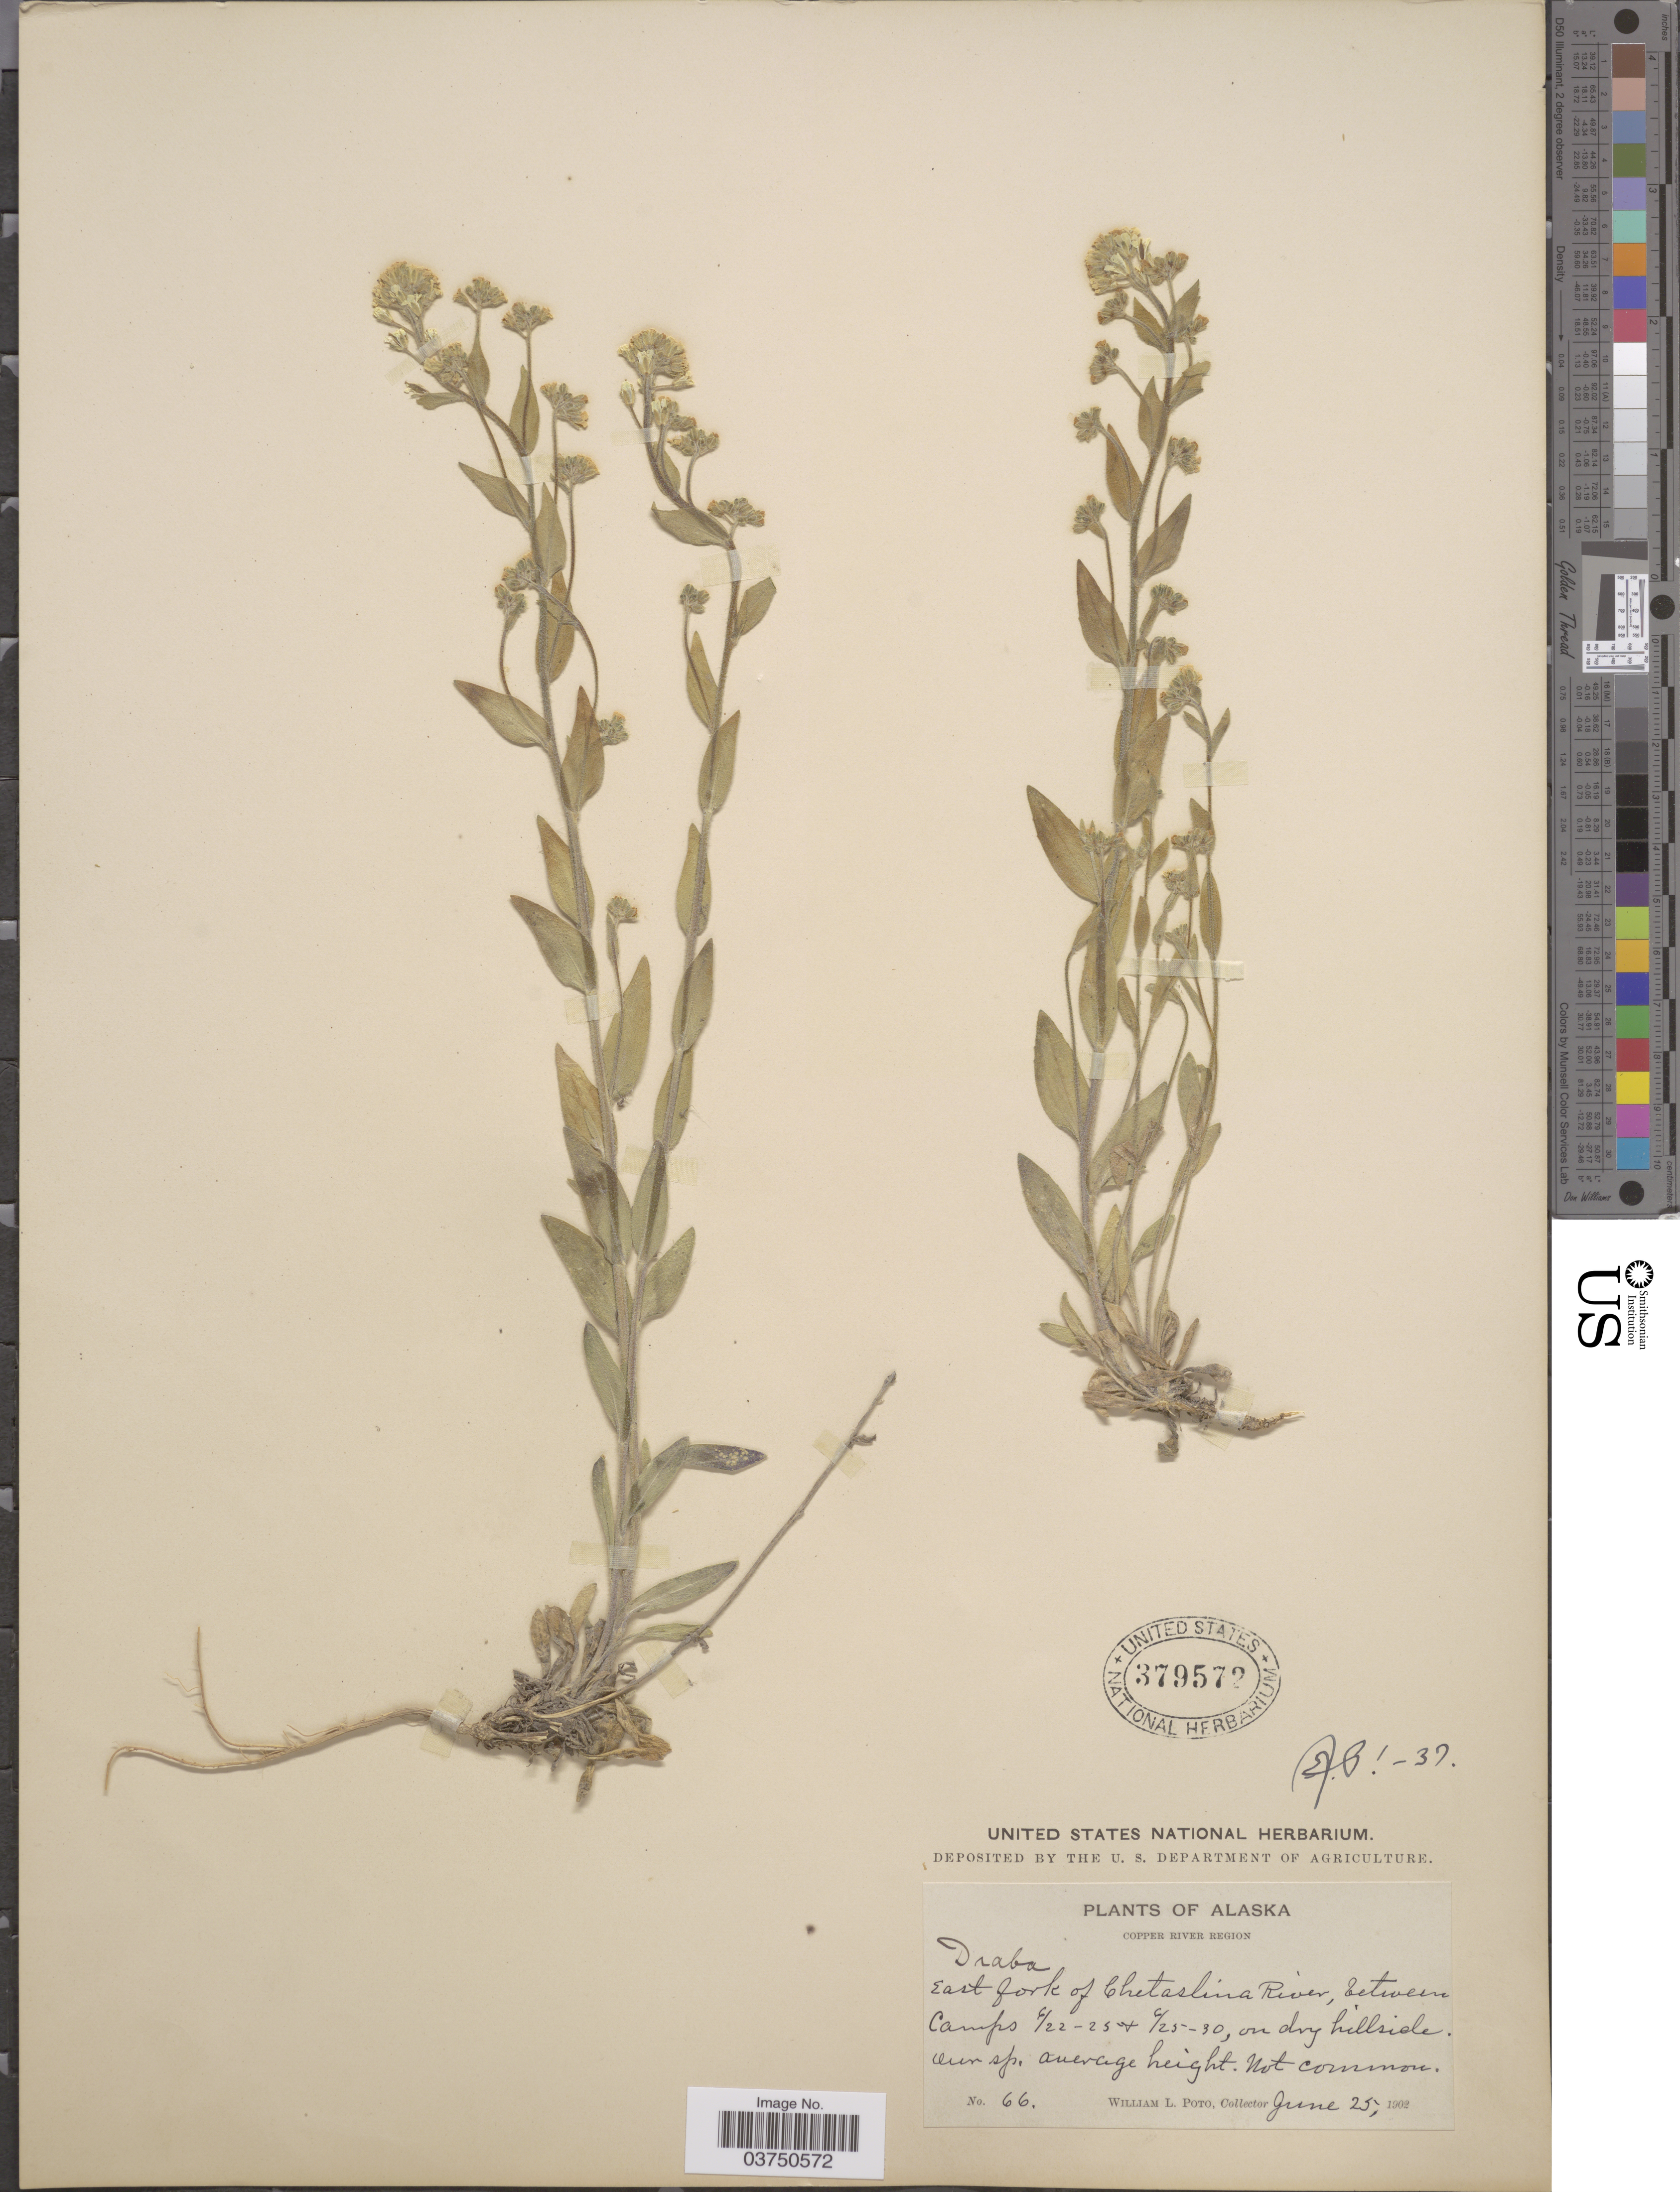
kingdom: Plantae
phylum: Tracheophyta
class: Magnoliopsida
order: Brassicales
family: Brassicaceae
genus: Draba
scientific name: Draba aurea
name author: Vahl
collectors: W. Poto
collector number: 66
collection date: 1902-06-25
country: United States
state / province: Alaska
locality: East fork of Chetaslina River, between Camps 6/22-25 + 6/25-30.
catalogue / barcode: US 379572